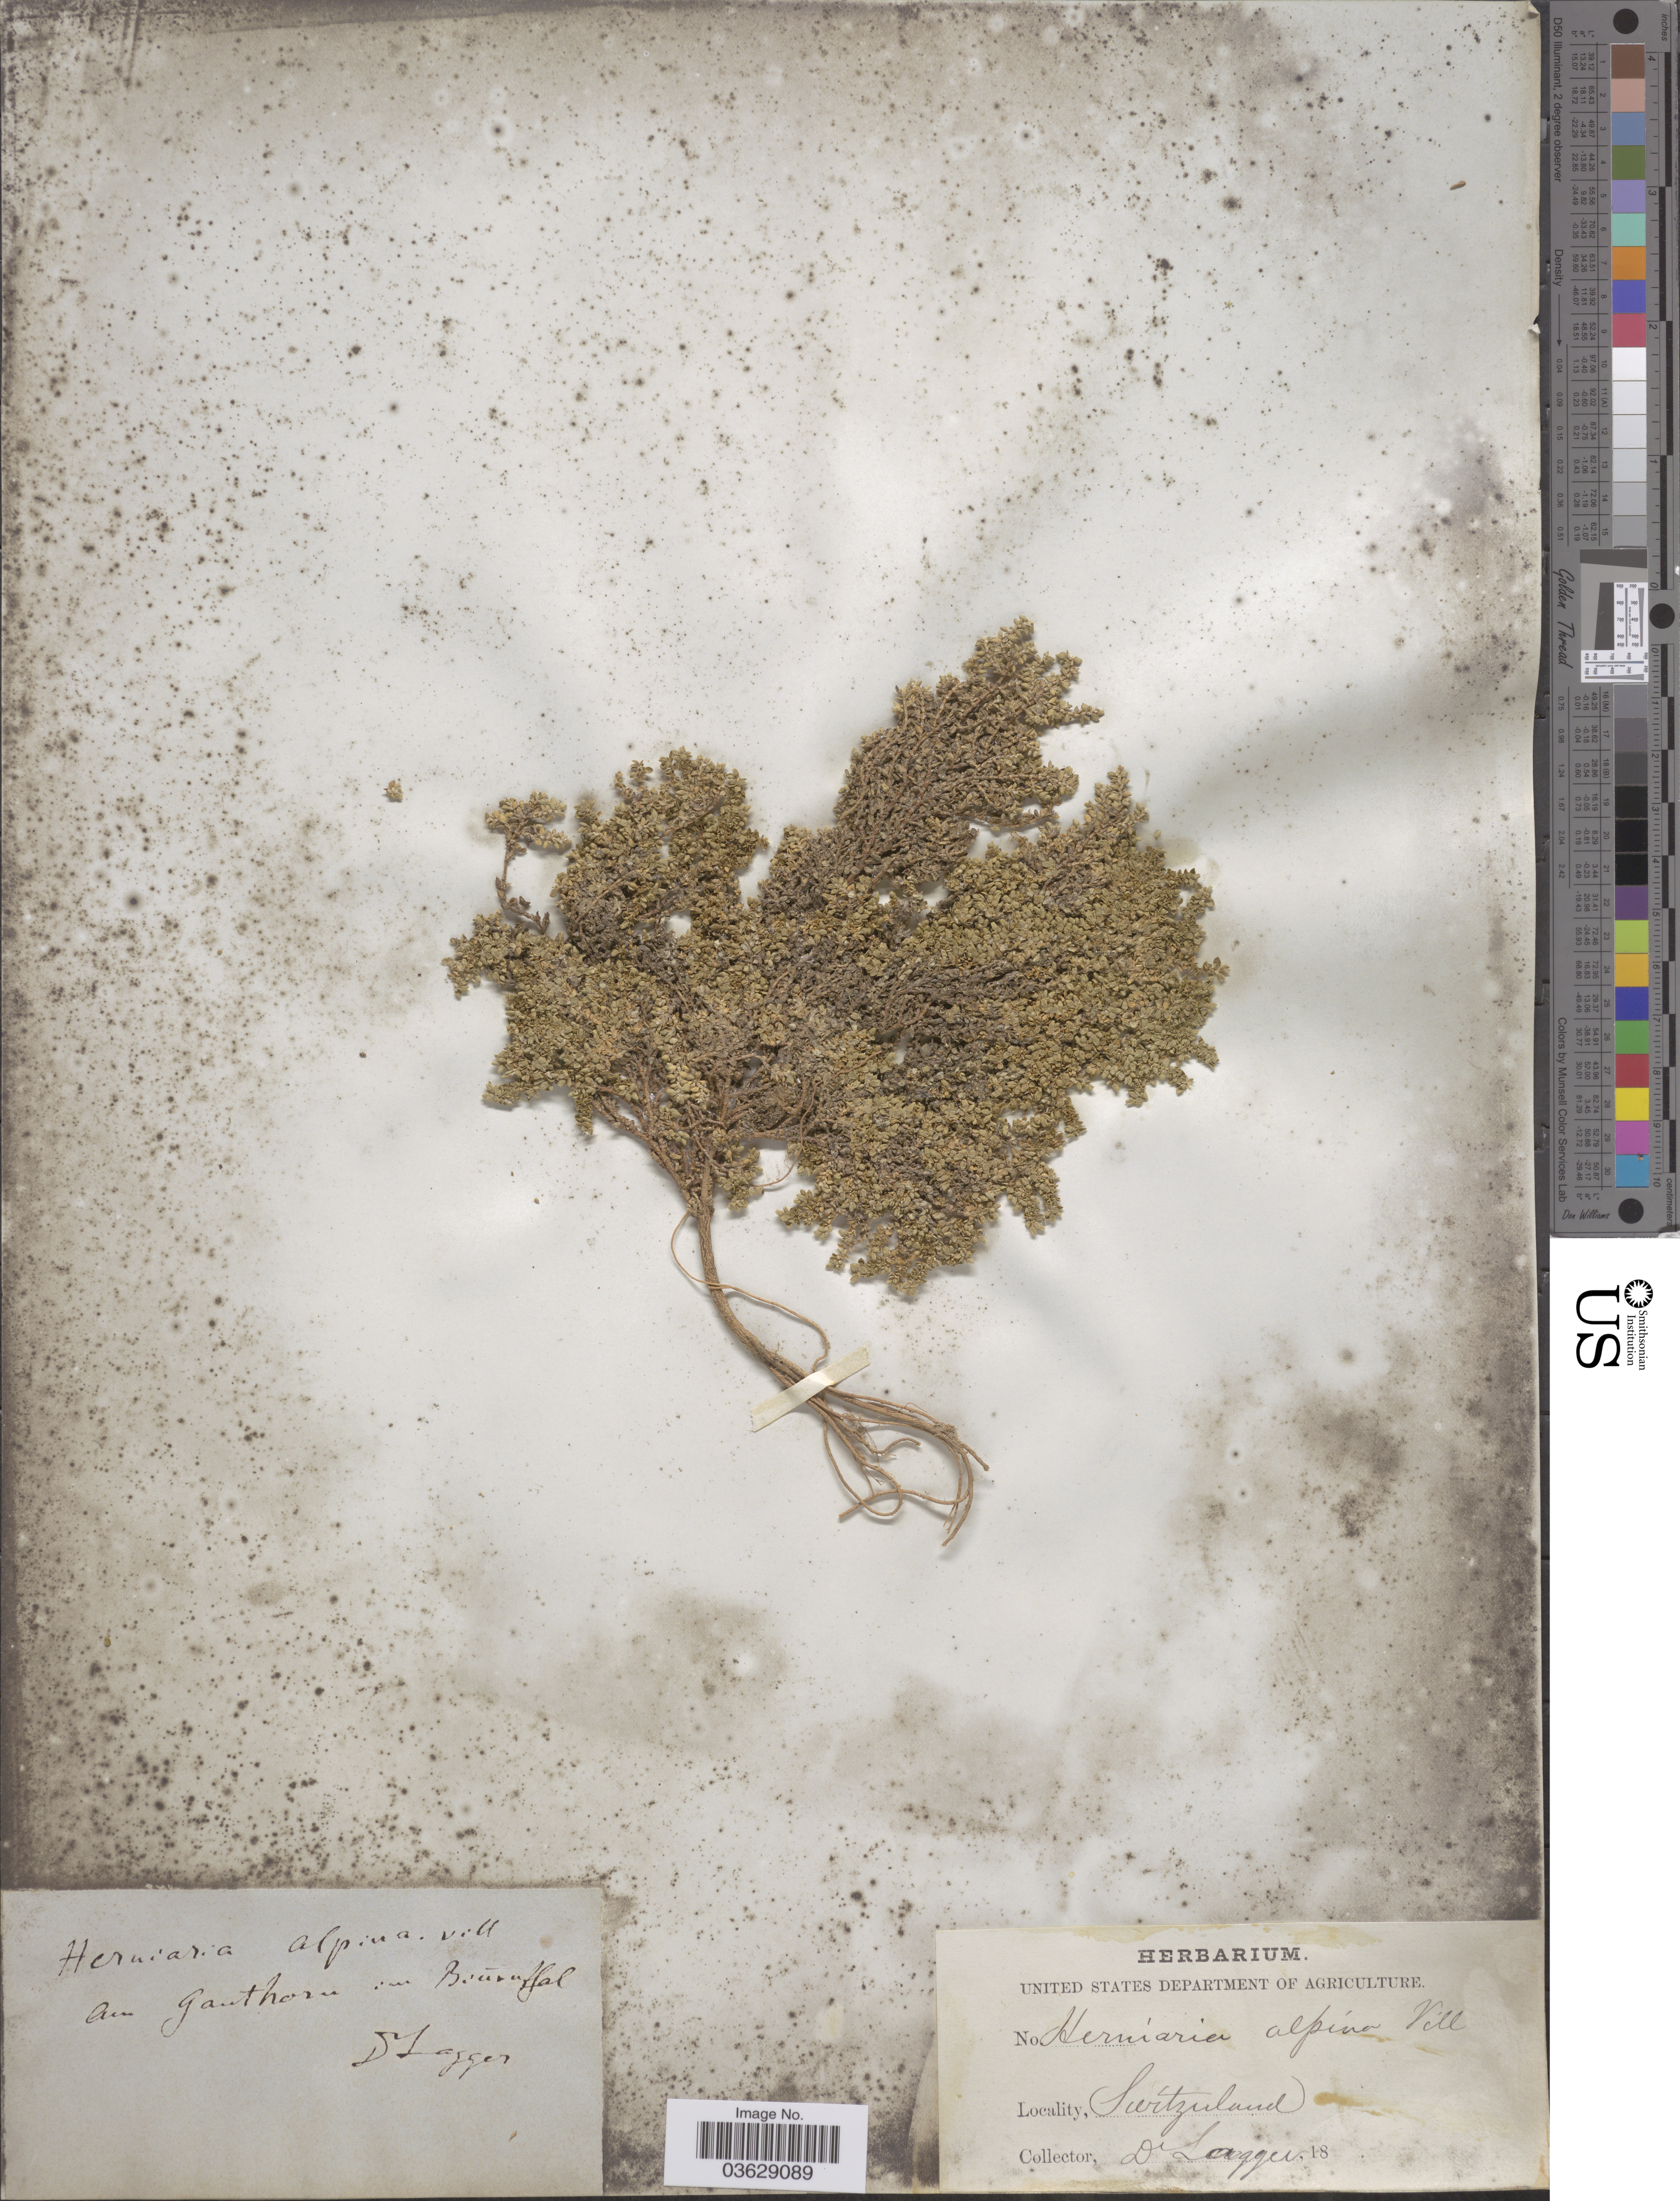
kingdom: Plantae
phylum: Tracheophyta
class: Magnoliopsida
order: Caryophyllales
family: Caryophyllaceae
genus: Herniaria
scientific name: Herniaria alpina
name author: Chaix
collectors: F. J. Lagger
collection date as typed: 18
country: Switzerland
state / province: Valais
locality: Am Ganthorn im Bernes thal